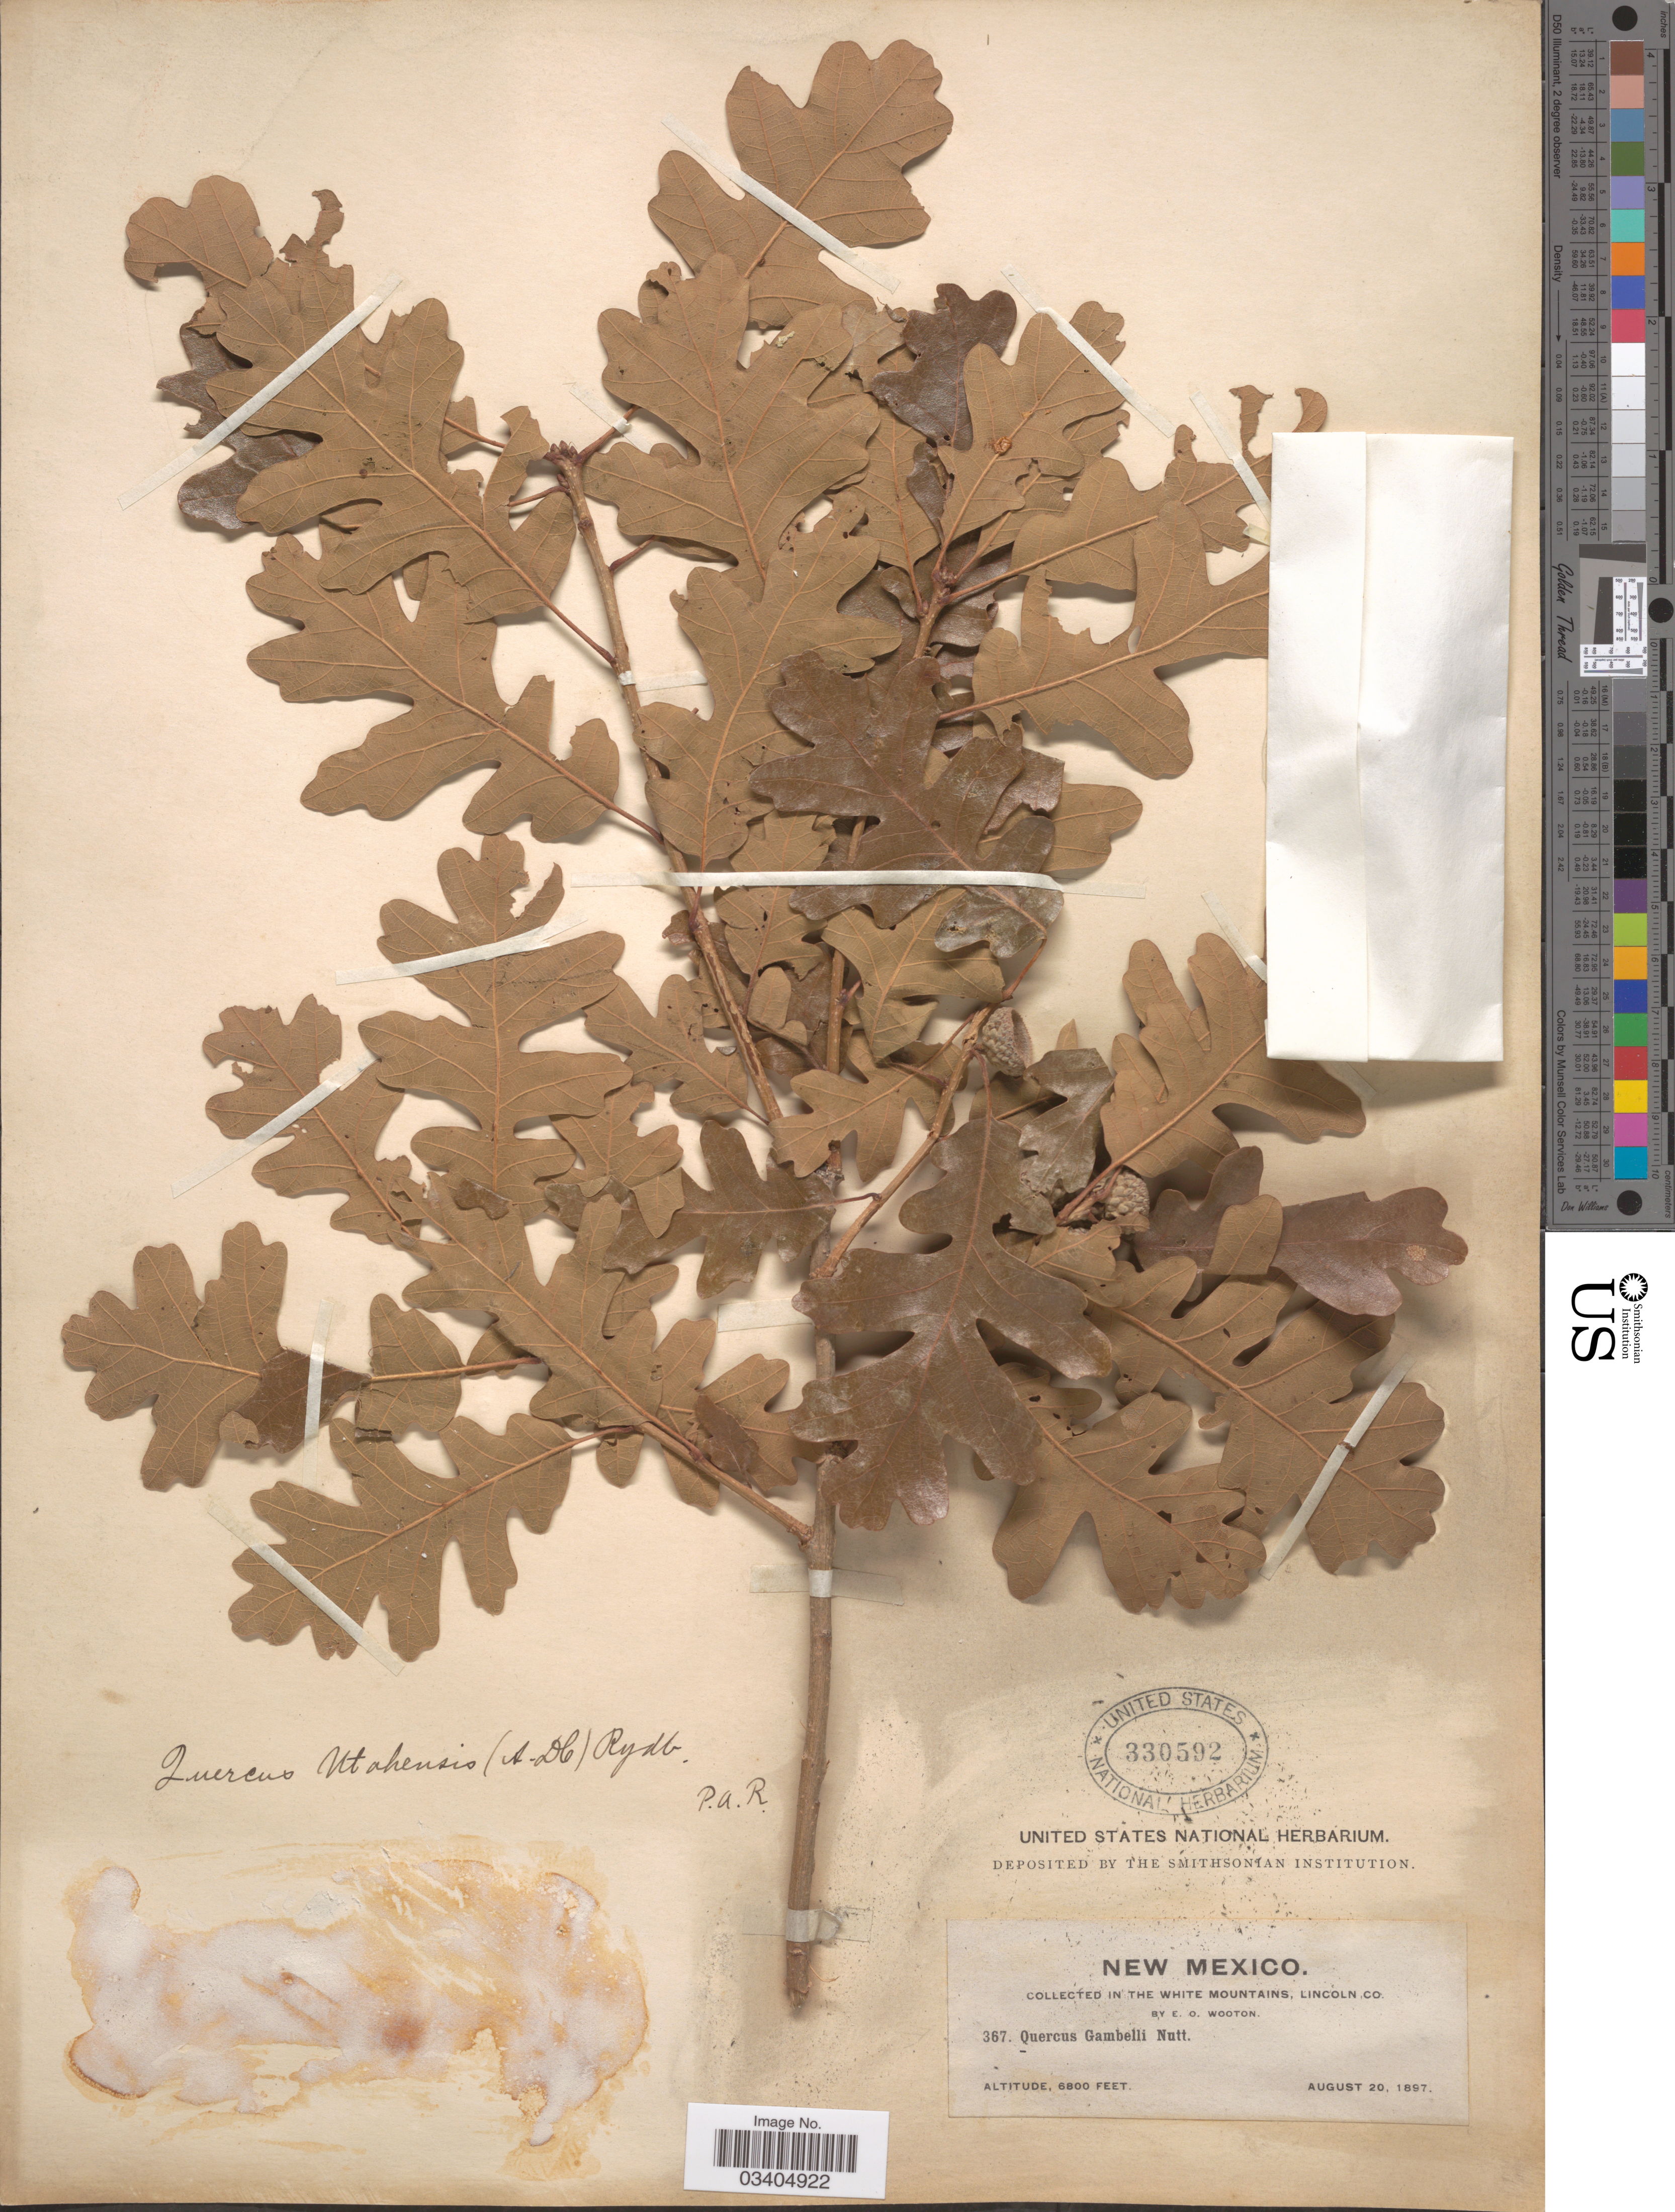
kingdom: Plantae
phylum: Tracheophyta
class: Magnoliopsida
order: Fagales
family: Fagaceae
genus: Quercus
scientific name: Quercus gambelii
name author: Nutt.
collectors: E. O. Wooton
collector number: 367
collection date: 1897-08-20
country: United States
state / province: New Mexico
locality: In the White Mountains, Lincoln Co.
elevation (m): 2073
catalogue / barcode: US 330592